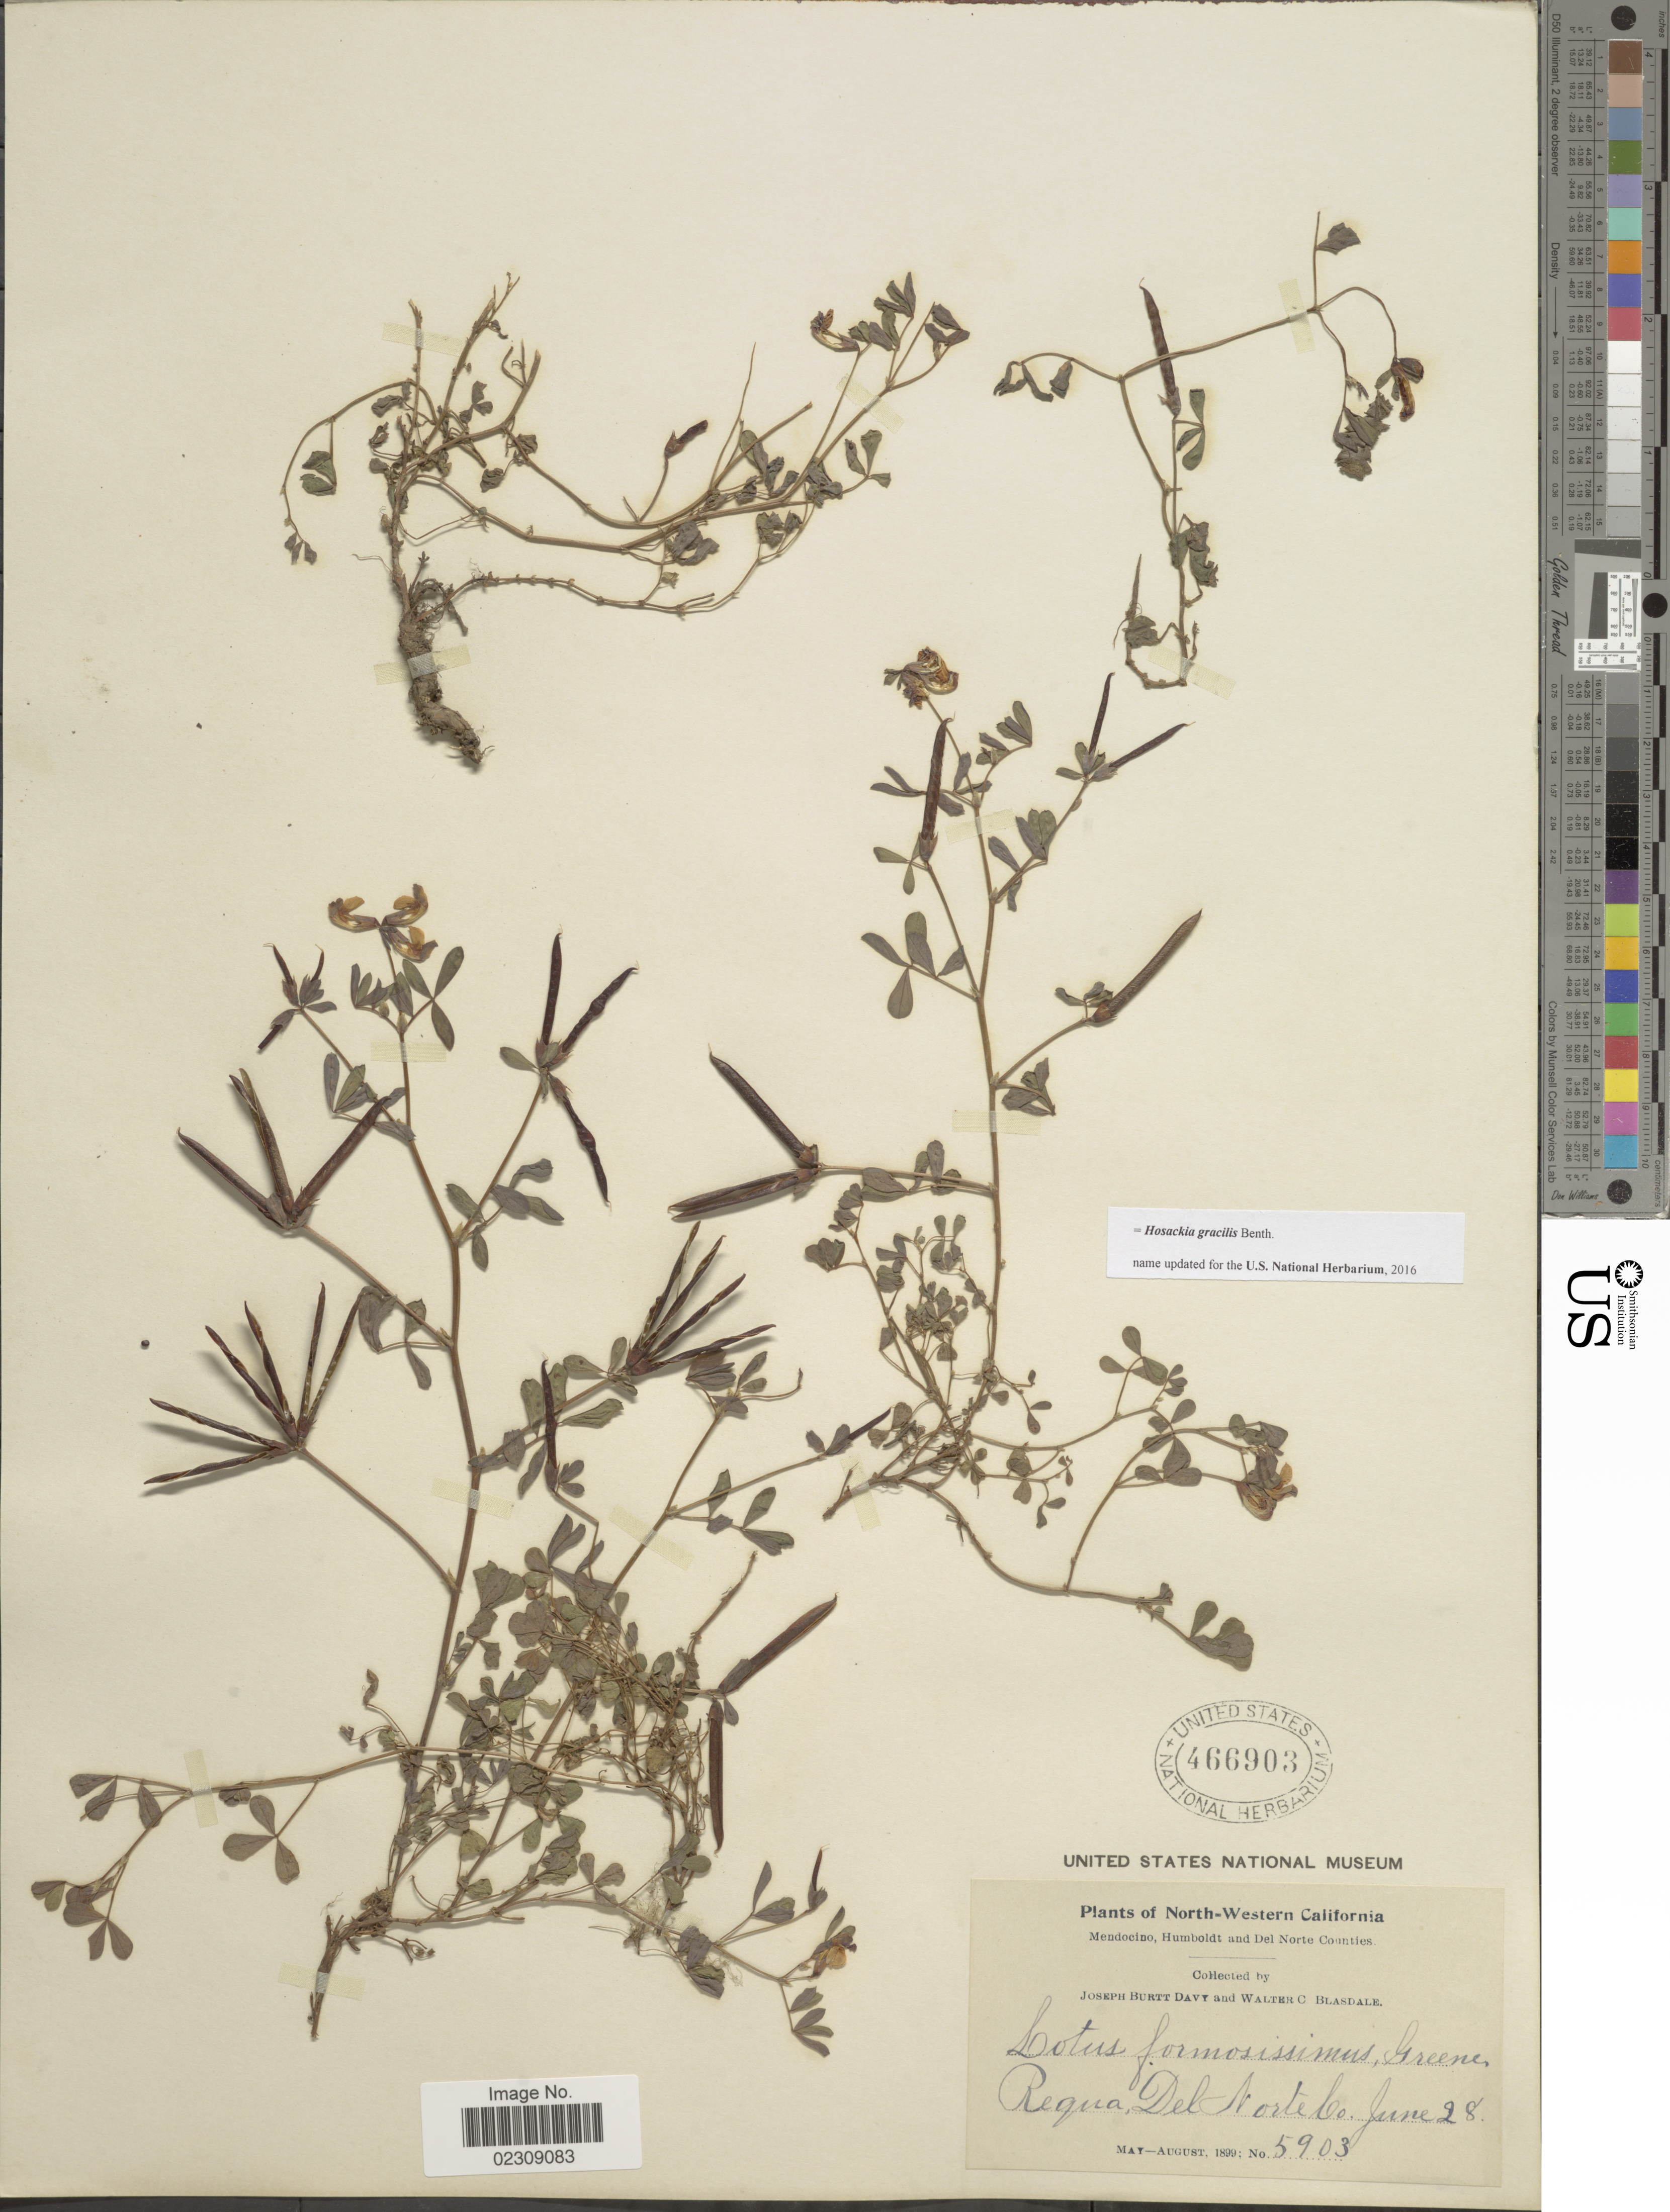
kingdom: Plantae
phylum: Tracheophyta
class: Magnoliopsida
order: Fabales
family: Fabaceae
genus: Hosackia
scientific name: Hosackia gracilis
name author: Benth.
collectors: J. Burtt Davy & W. Blasdale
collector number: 5903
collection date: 1899-06-28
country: United States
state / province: California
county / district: Mendocino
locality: North-Western California. Mendocino, Humboldt and Del Norte Counties. Reque, Del Norte Co.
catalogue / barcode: US 466903